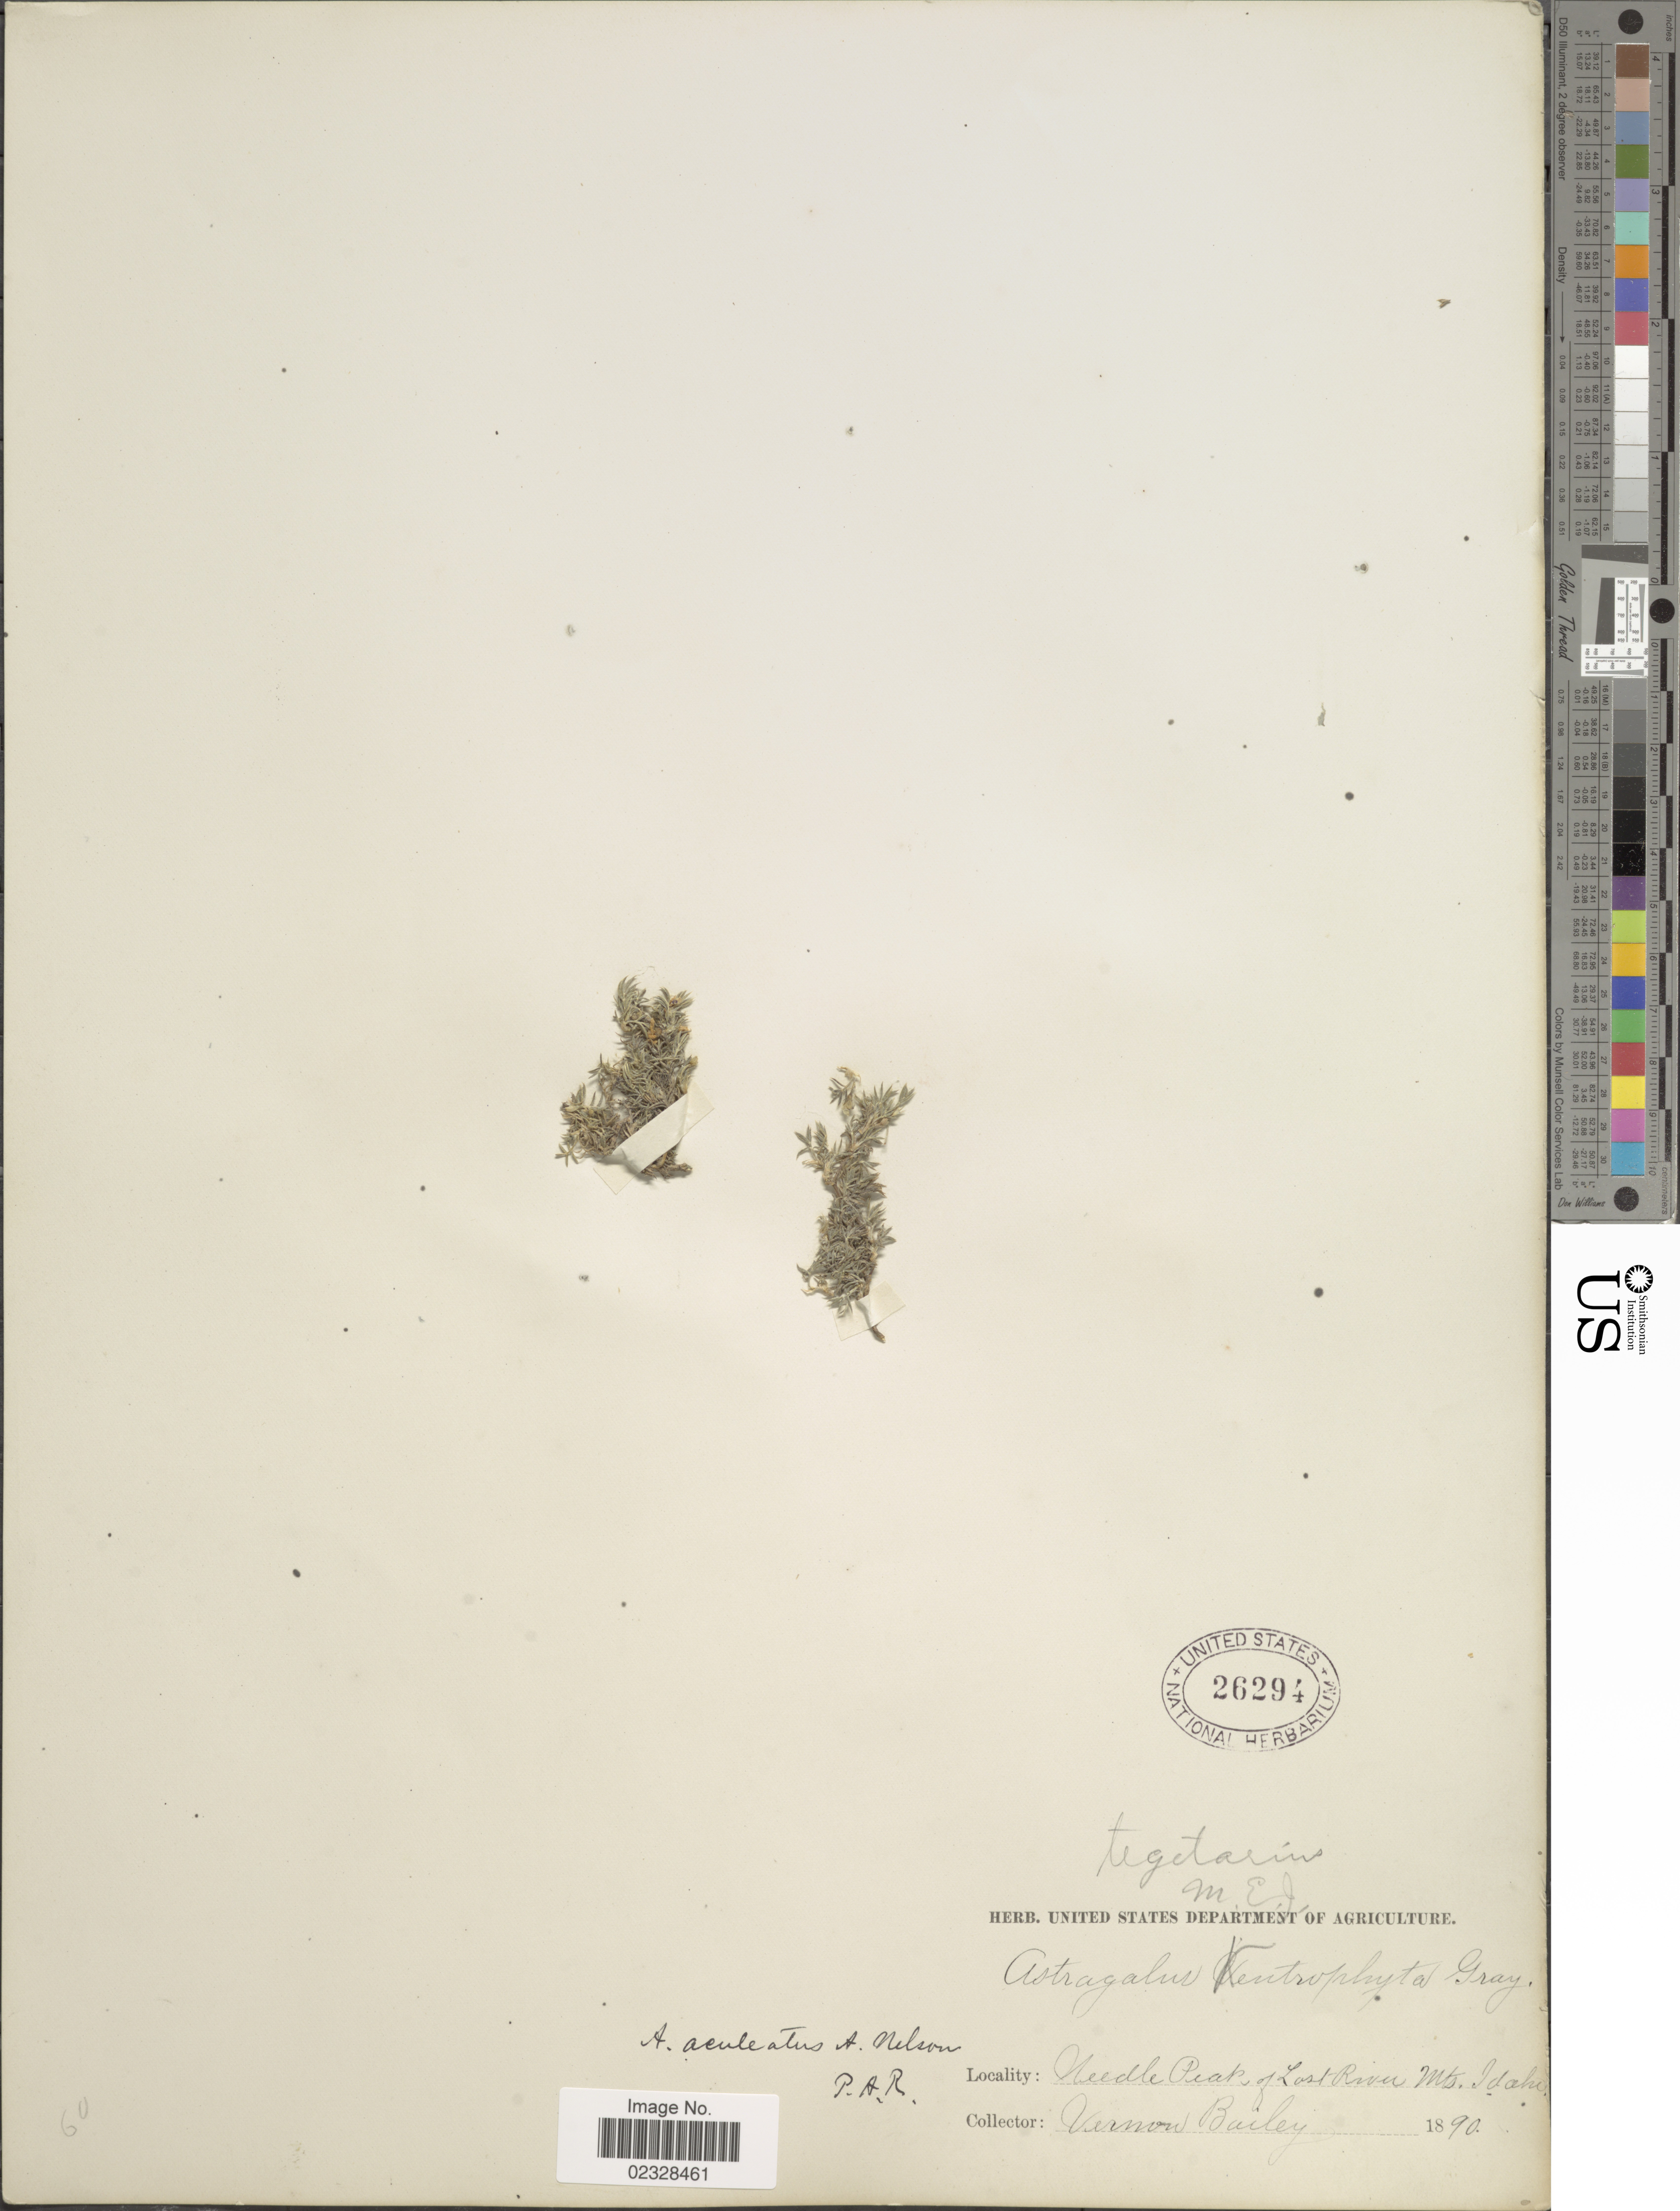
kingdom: Plantae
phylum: Tracheophyta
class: Magnoliopsida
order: Fabales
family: Fabaceae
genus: Astragalus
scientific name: Astragalus aculeatus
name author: A. Nelson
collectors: V. O. Bailey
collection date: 1890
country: United States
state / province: Idaho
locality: Needle Peak of Lost River Mts.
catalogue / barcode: US 26294